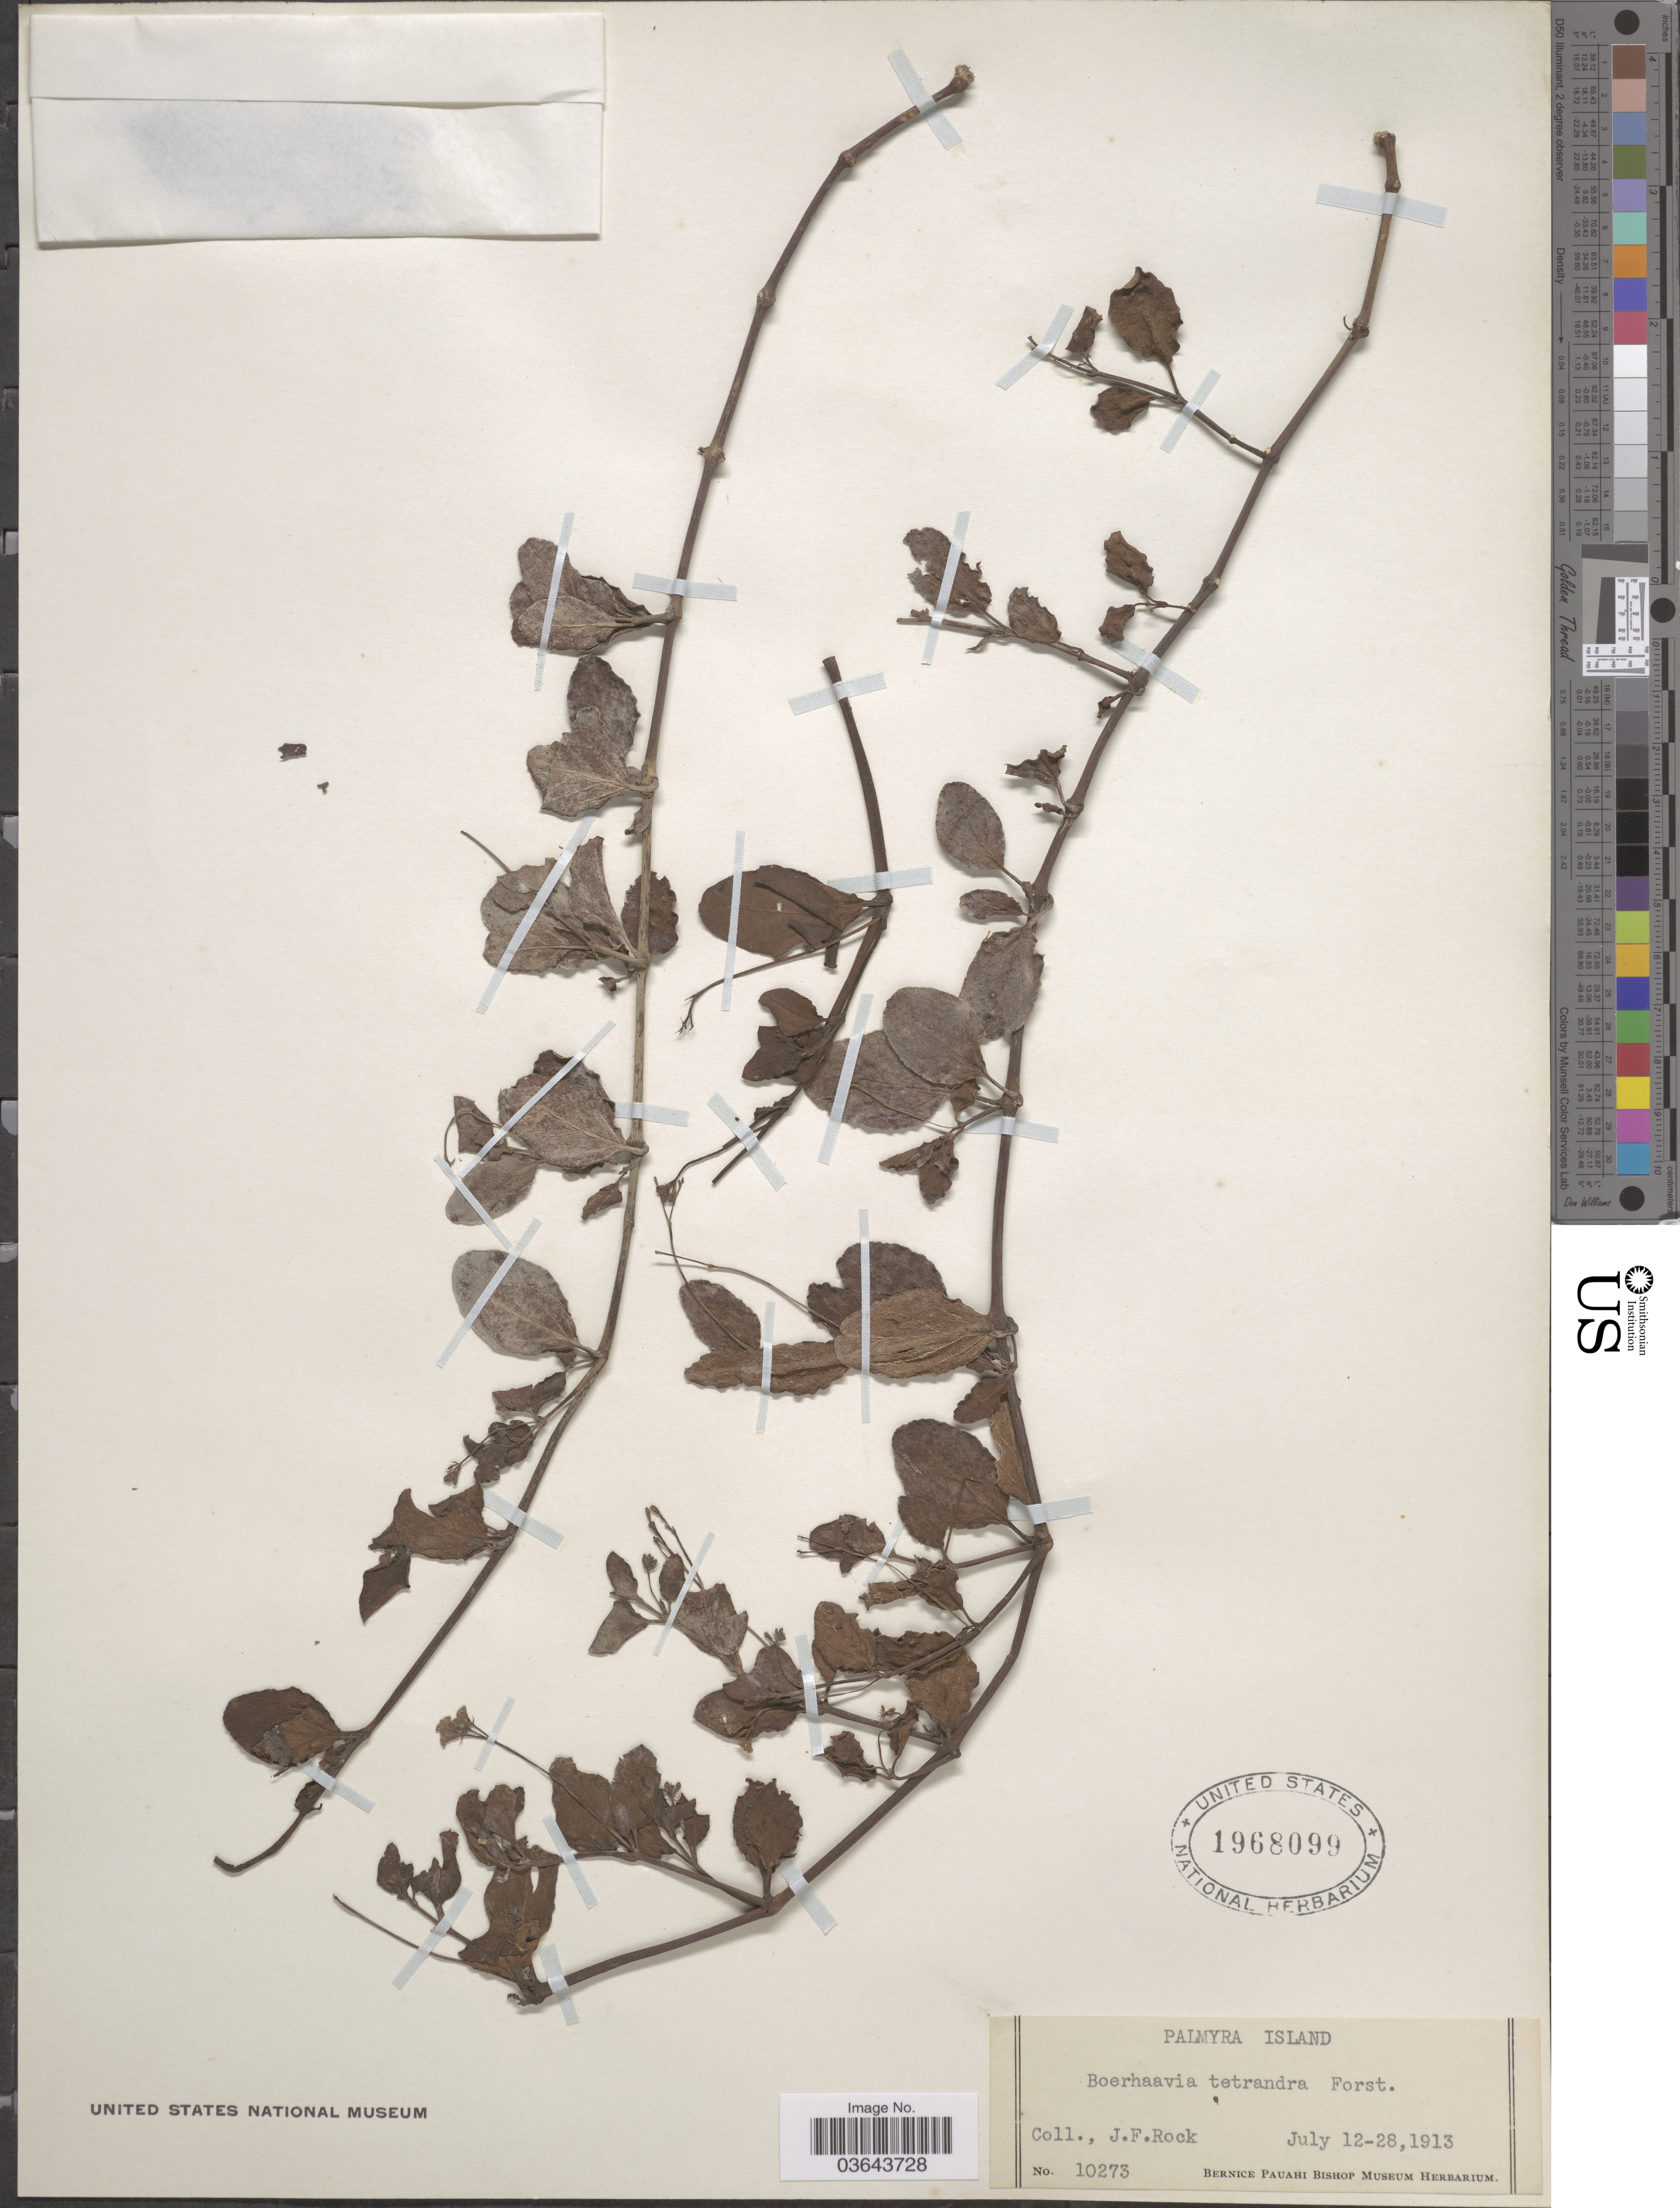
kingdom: Plantae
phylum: Tracheophyta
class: Magnoliopsida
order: Caryophyllales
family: Nyctaginaceae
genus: Boerhavia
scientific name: Boerhavia tetrandra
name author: G. Forst.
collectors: J. Rock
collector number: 10273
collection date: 1913-07-12/1913-07-28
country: U.S. Administered Pacific Islands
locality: Palmyra Island.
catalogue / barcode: US 1968099